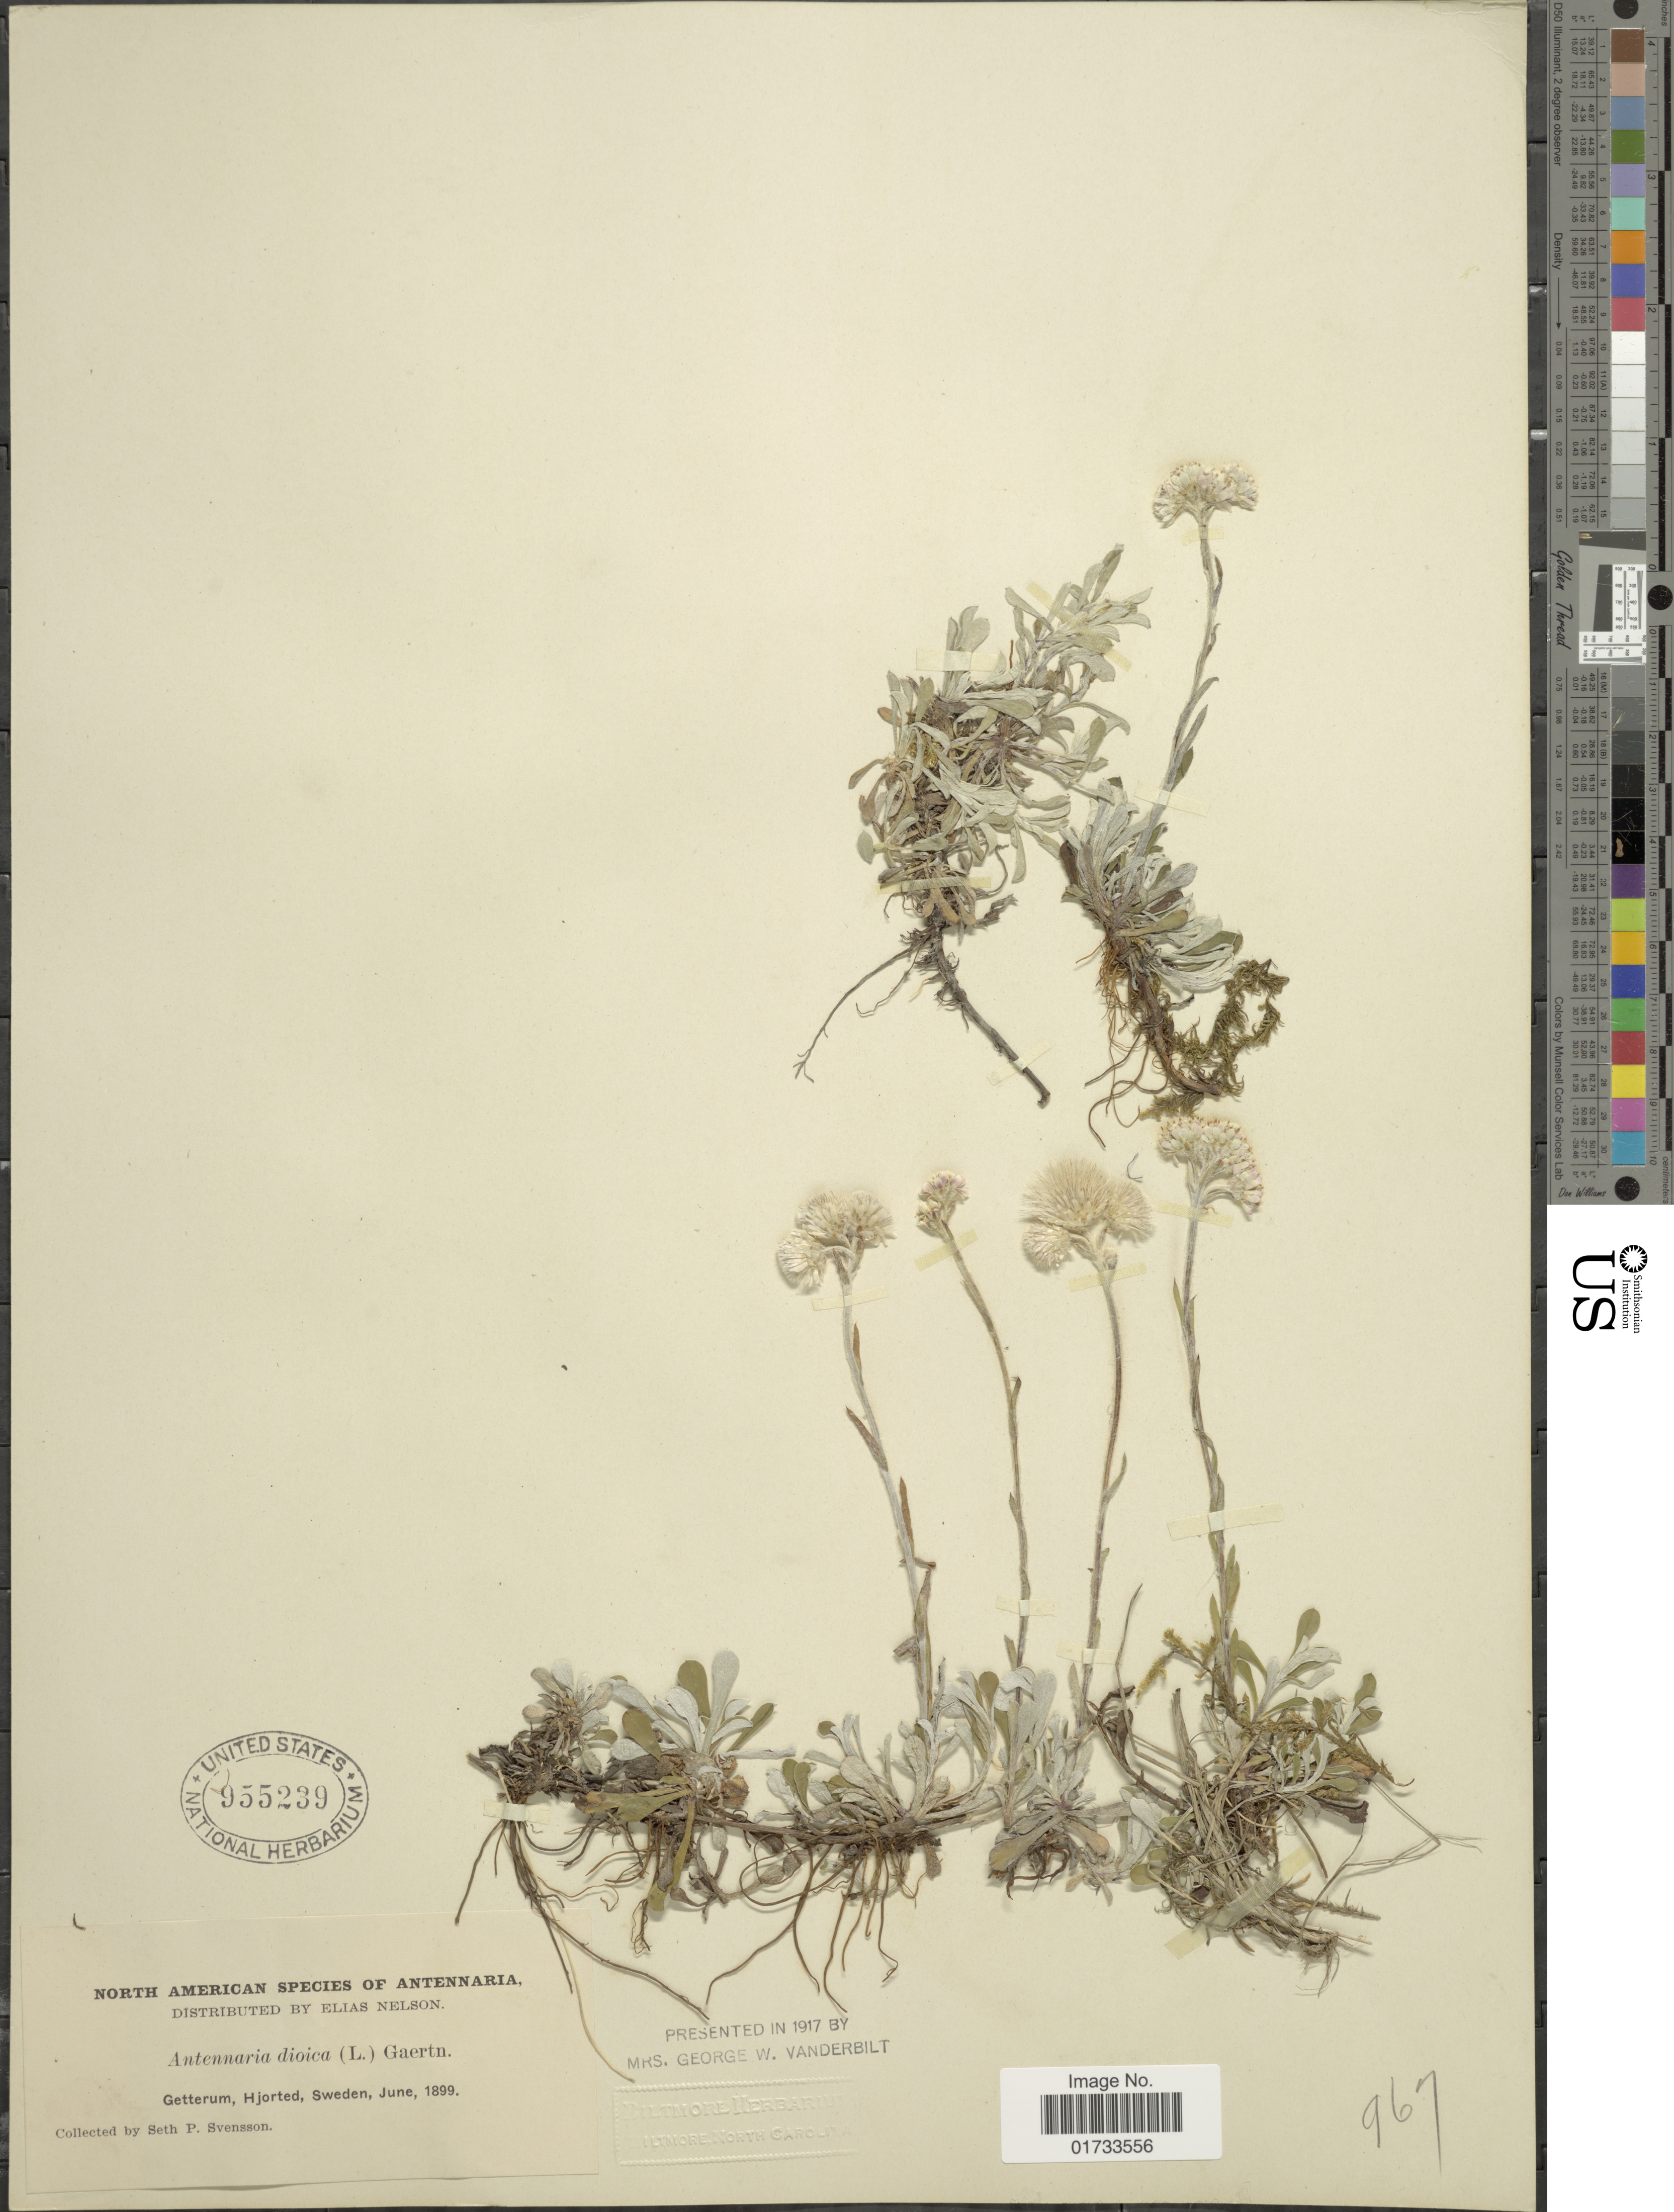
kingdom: Plantae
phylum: Tracheophyta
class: Magnoliopsida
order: Asterales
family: Asteraceae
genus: Antennaria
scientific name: Antennaria dioica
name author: (L.) Gaertn.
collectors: S. Svensson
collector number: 967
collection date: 1899-06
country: Sweden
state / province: Kalmar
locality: Getterum, Hjorted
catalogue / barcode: US 955239